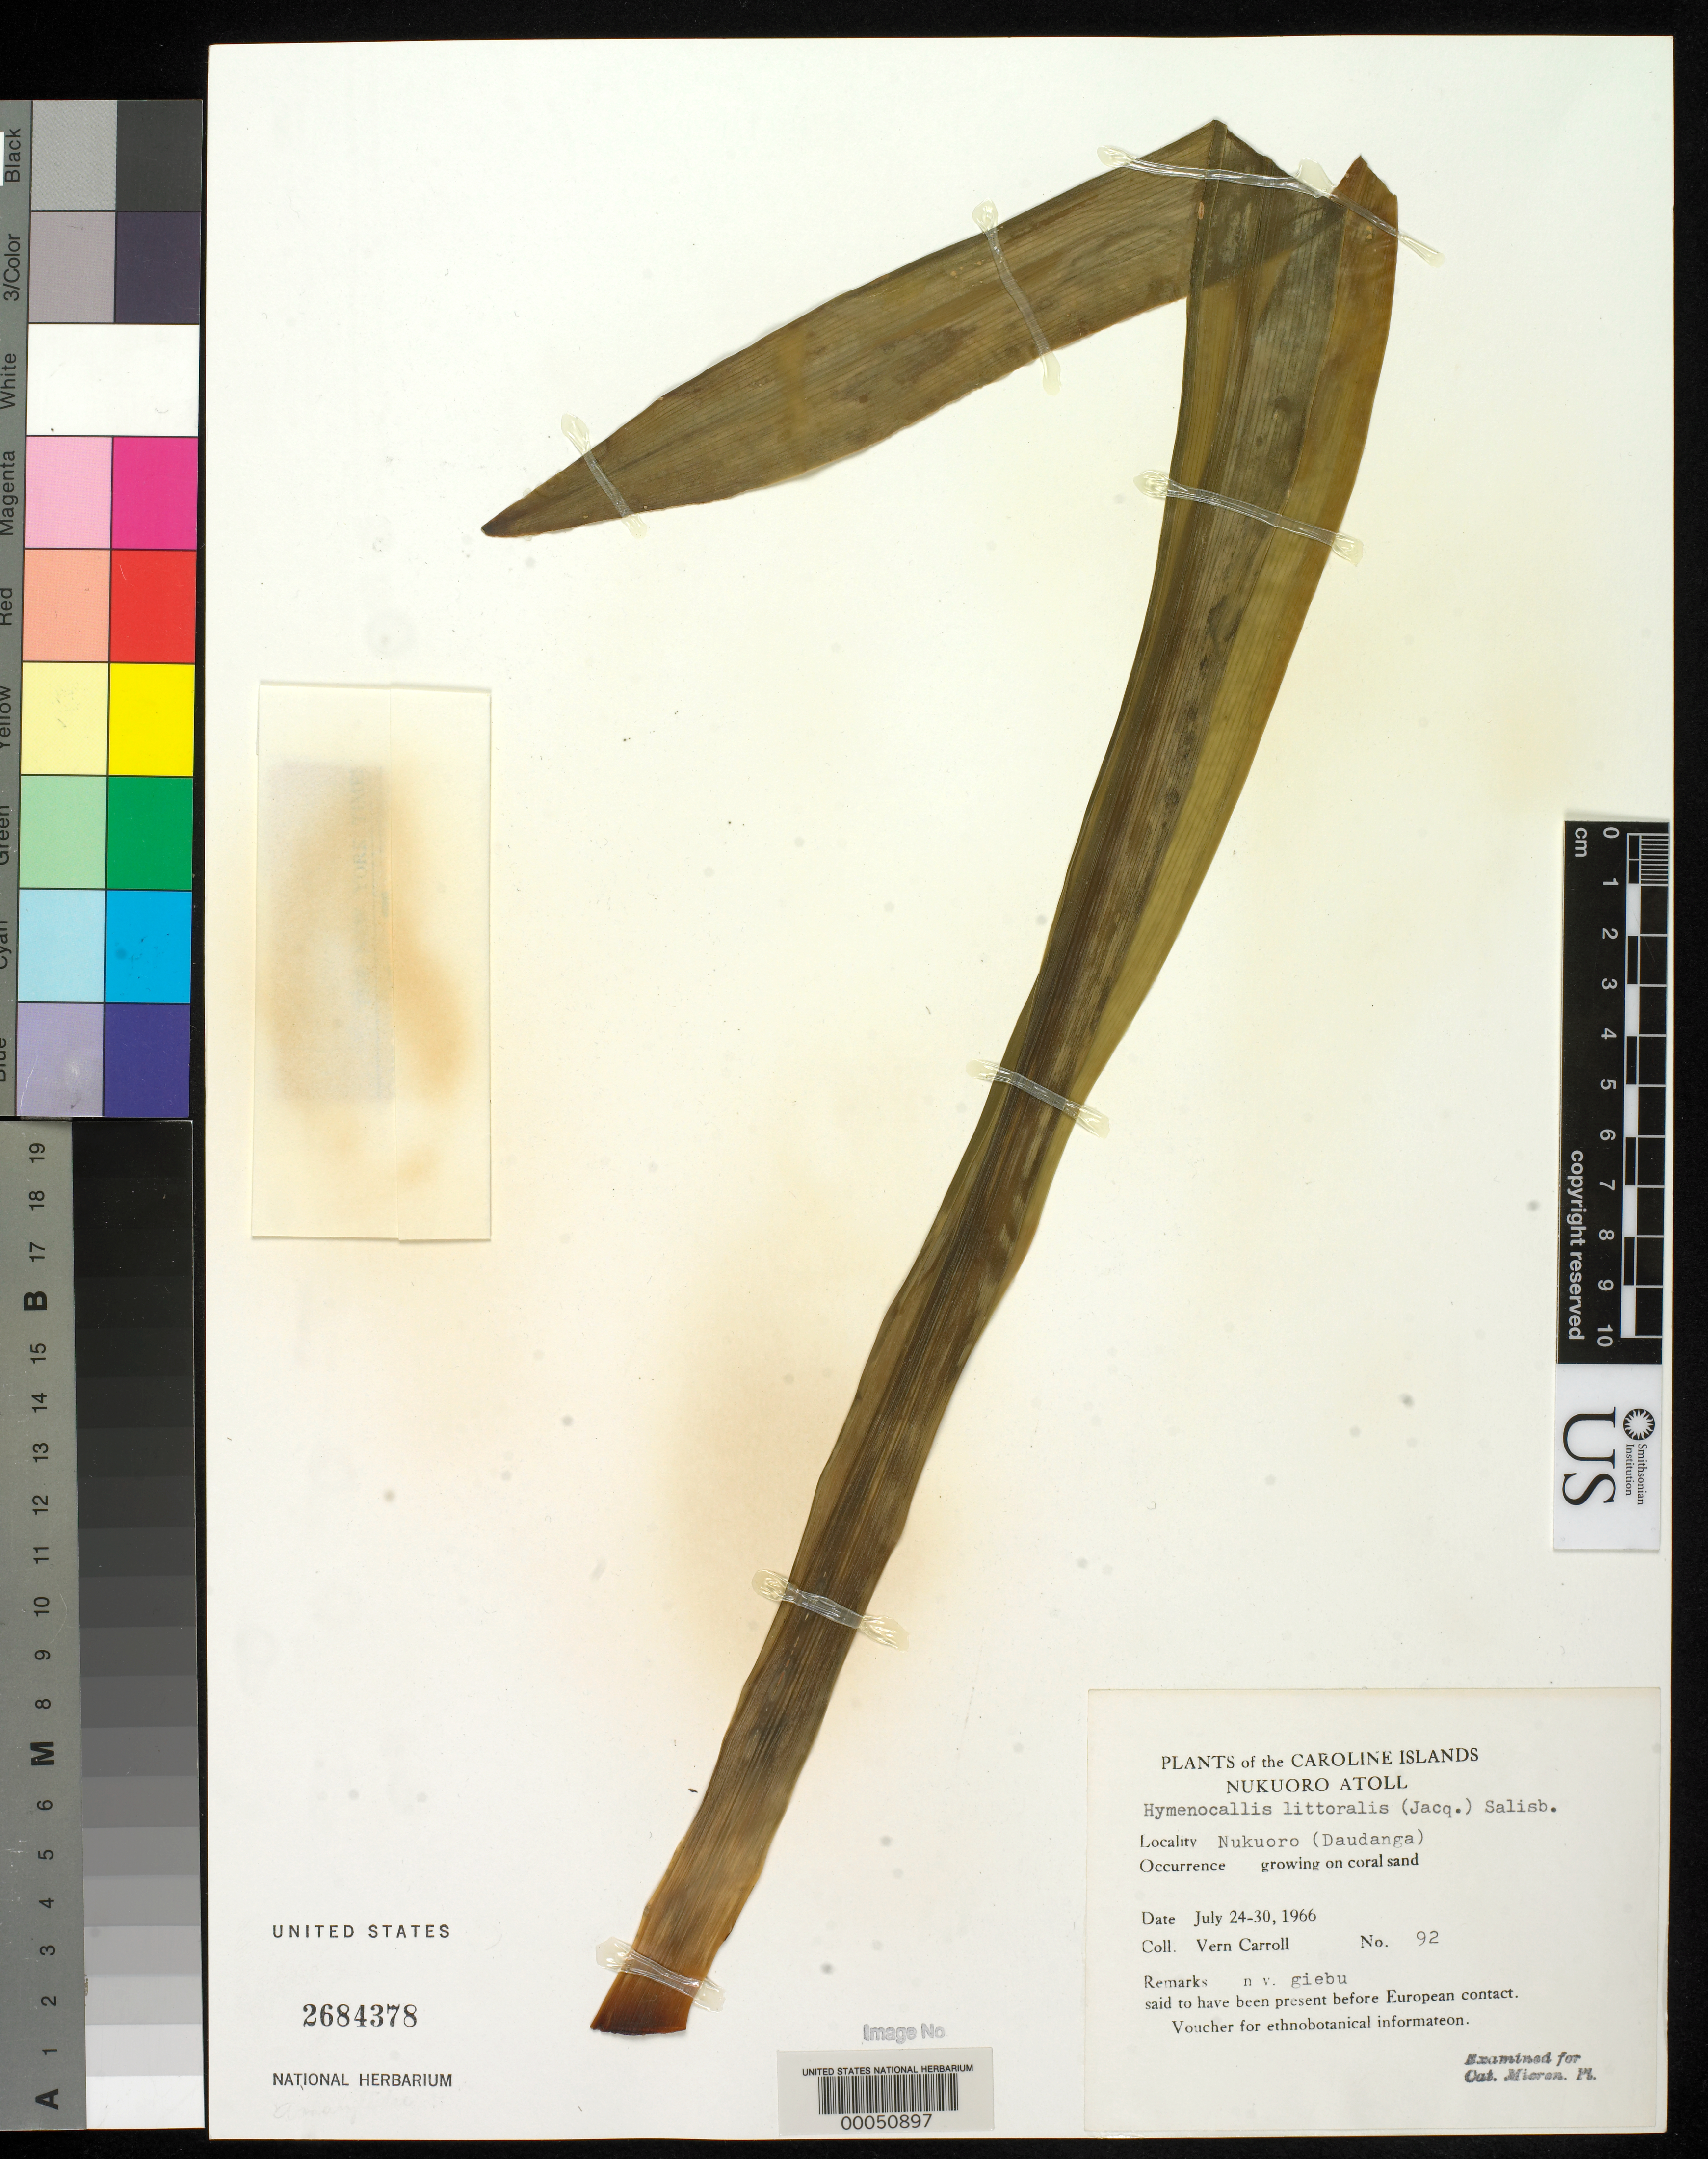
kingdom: Plantae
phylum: Tracheophyta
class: Liliopsida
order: Asparagales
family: Amaryllidaceae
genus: Hymenocallis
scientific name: Hymenocallis littoralis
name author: (Jacq.) Salisb.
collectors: V. Carroll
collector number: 92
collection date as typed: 24 Jul 1966 to 30 Jul 1966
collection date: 1966-07-24/1966-07-30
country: Micronesia, Federated States of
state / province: Pohnpei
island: Nukuoro Atoll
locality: Nukuoro (Daudanga) Islet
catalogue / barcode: US 2684378